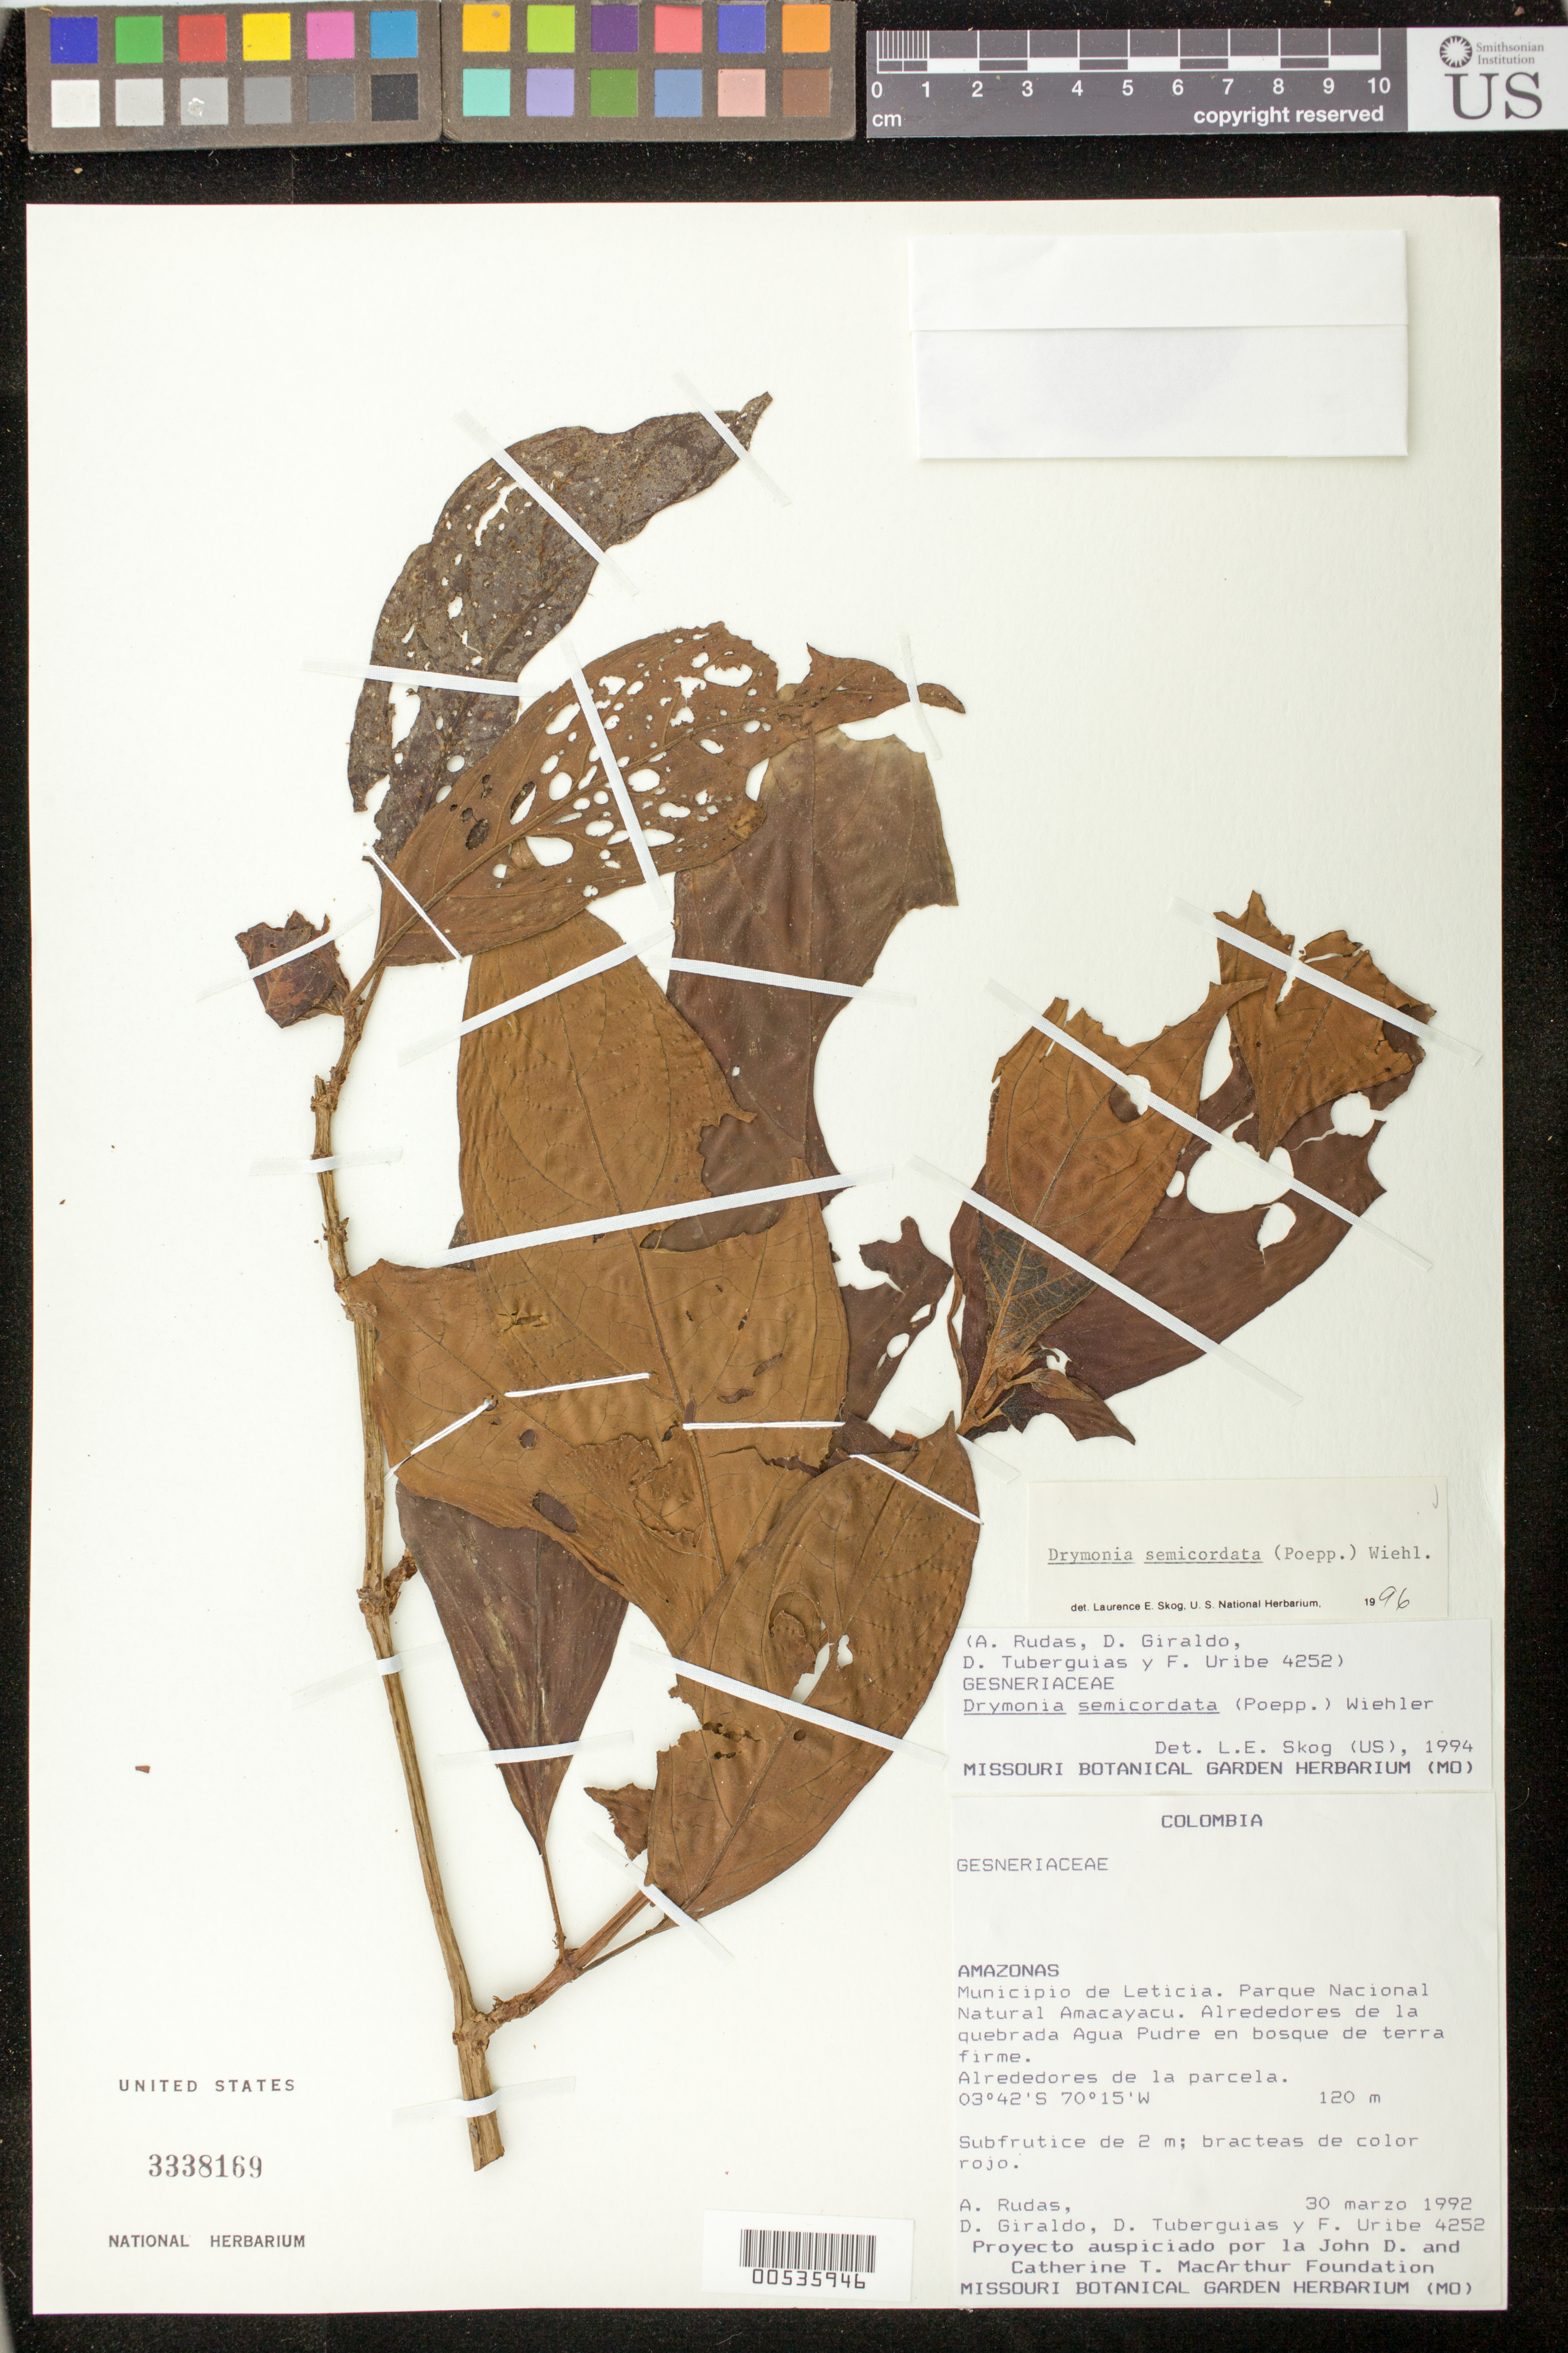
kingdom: Plantae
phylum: Tracheophyta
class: Magnoliopsida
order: Lamiales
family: Gesneriaceae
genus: Drymonia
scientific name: Drymonia semicordata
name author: (Poepp.) Wiehler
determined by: Skog, Laurence E.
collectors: A. Rudas & et al.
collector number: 4252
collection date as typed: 30 Mar 1992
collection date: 1992-03-30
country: Colombia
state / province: Amazônas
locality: Mpio. de Leticia; Parque Nacional Natural Amacayacu, alrededores de la quebrada Agua Pudre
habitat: Bosque de terra firme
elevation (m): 120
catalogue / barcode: US 3338169